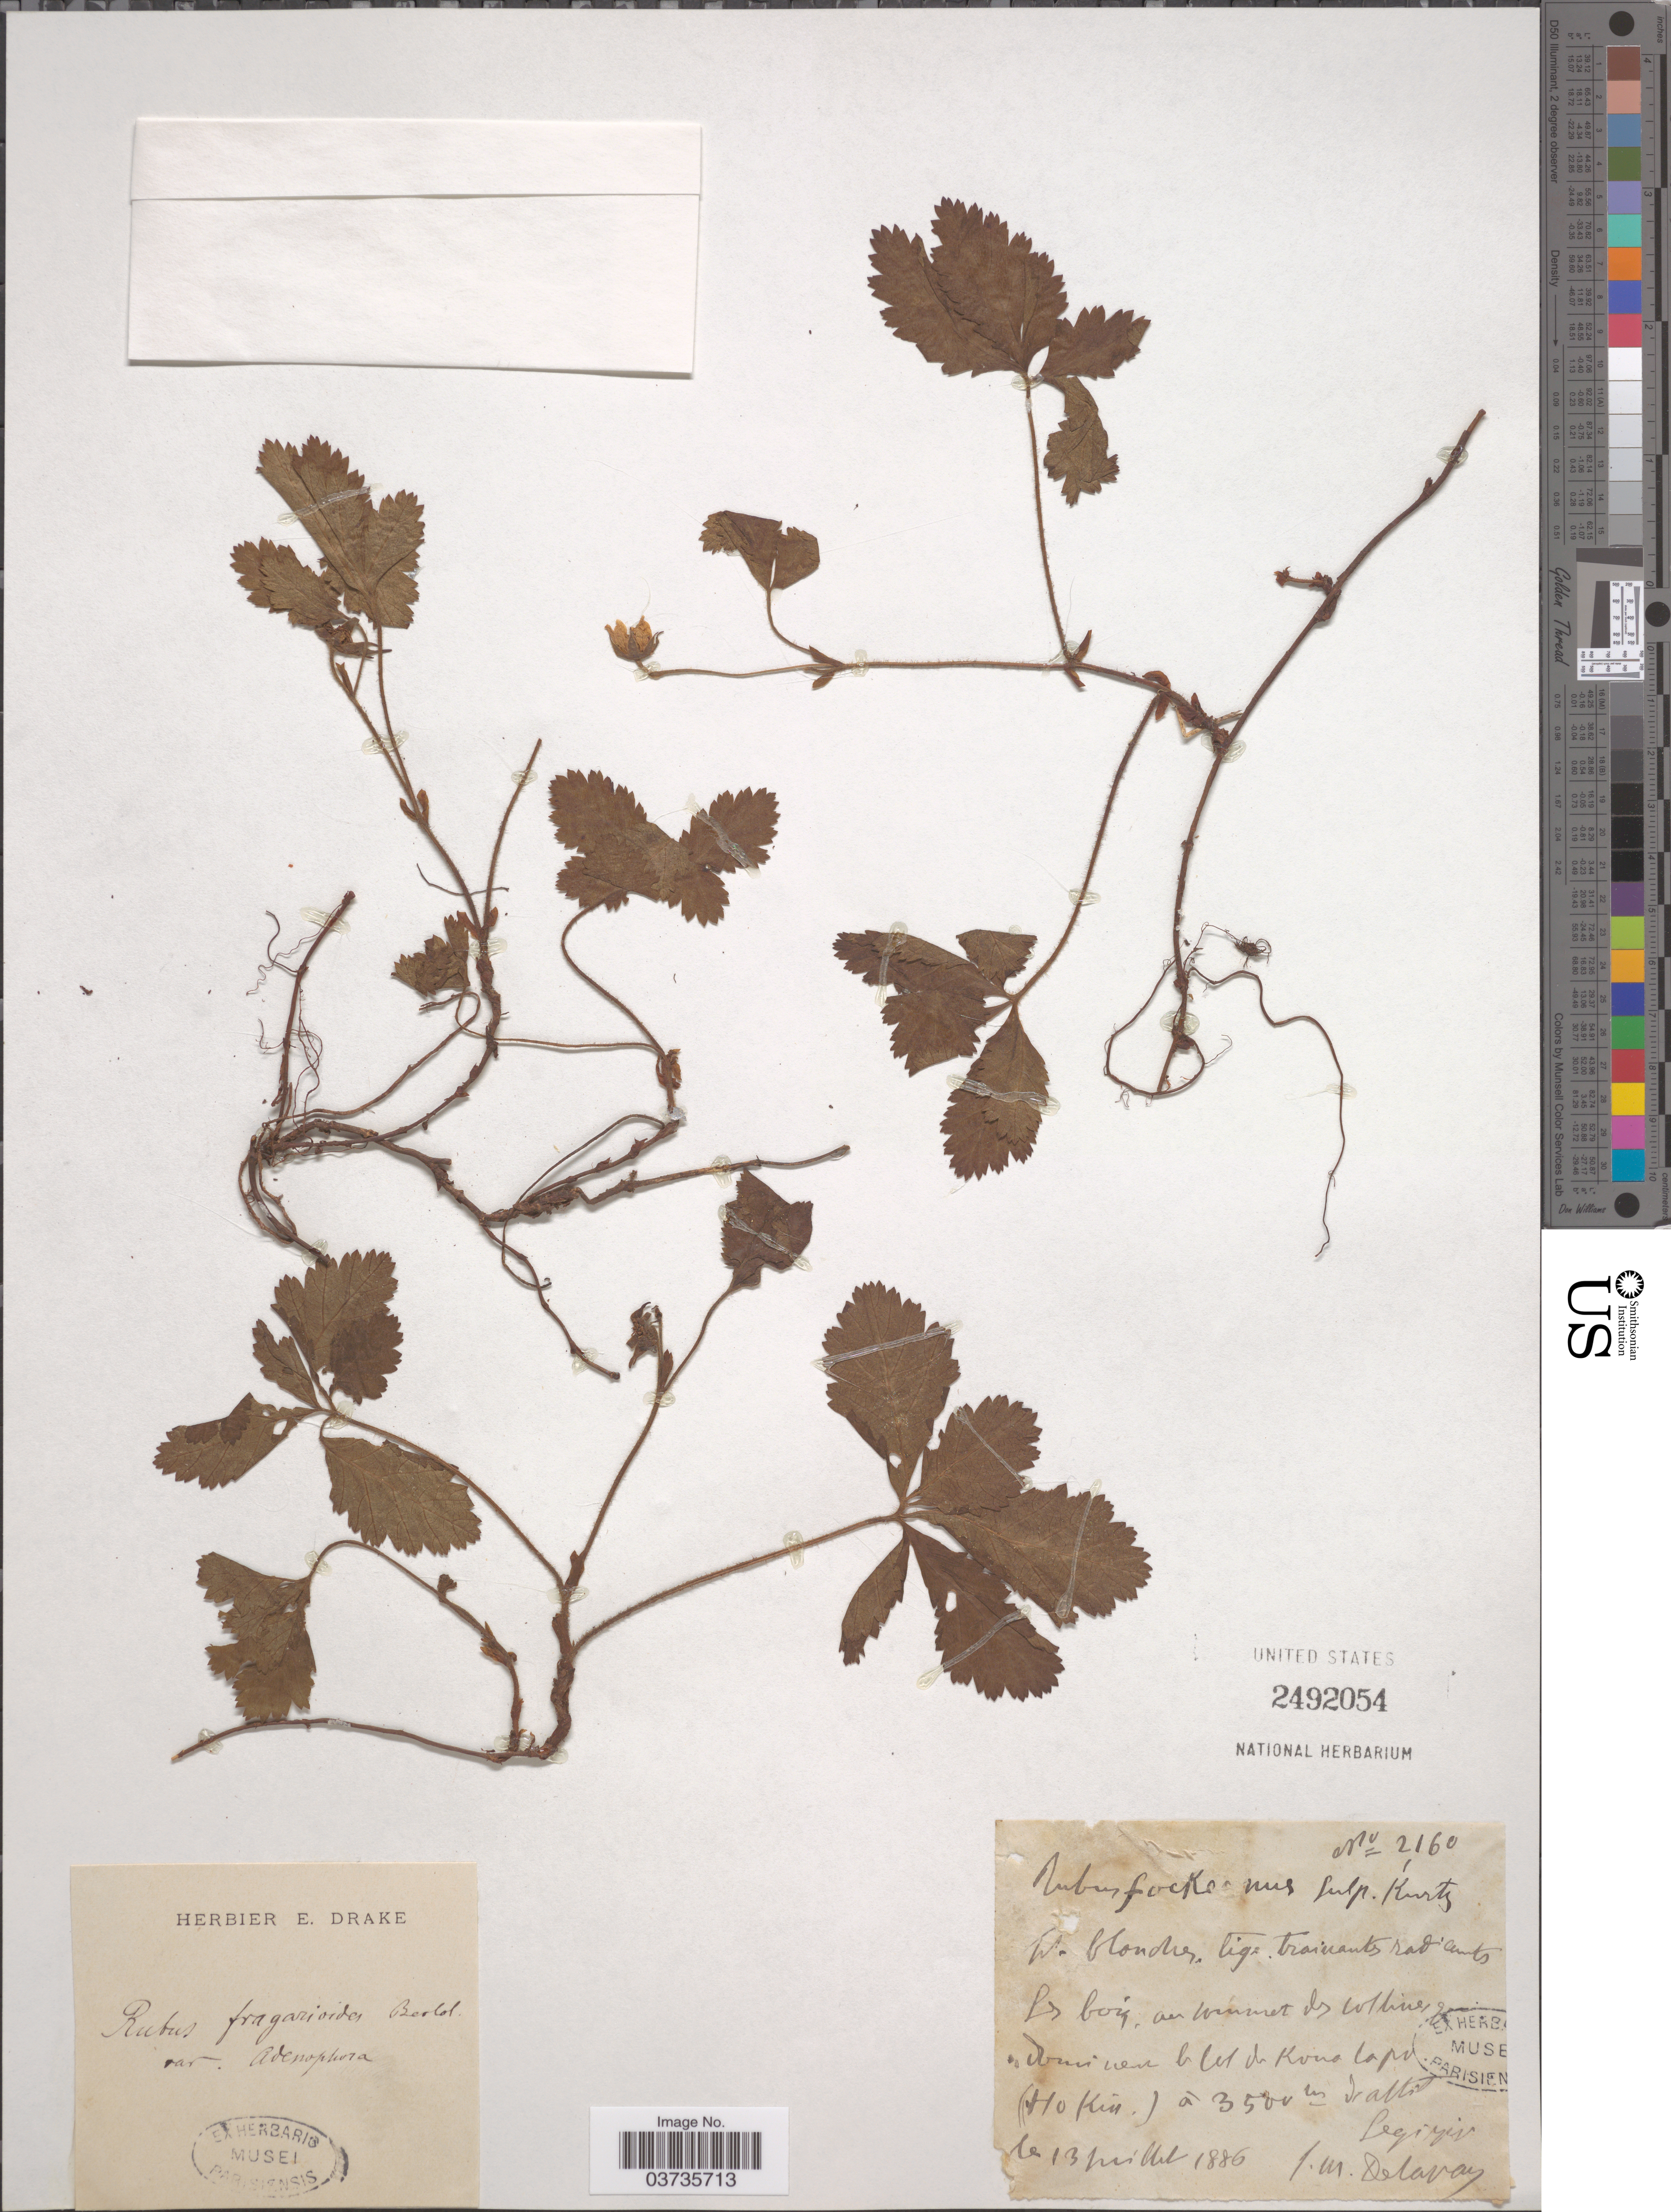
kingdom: Plantae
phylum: Tracheophyta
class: Magnoliopsida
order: Rosales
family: Rosaceae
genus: Rubus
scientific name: Rubus fragarioides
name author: (Michx.) Dum. Cours.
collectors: J. Delavay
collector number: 2160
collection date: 1886-07-13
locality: Les bois au sommet de colline, dumines les Koina la pv. [interpreted] (Ho Kin).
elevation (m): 3500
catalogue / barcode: US 2492054